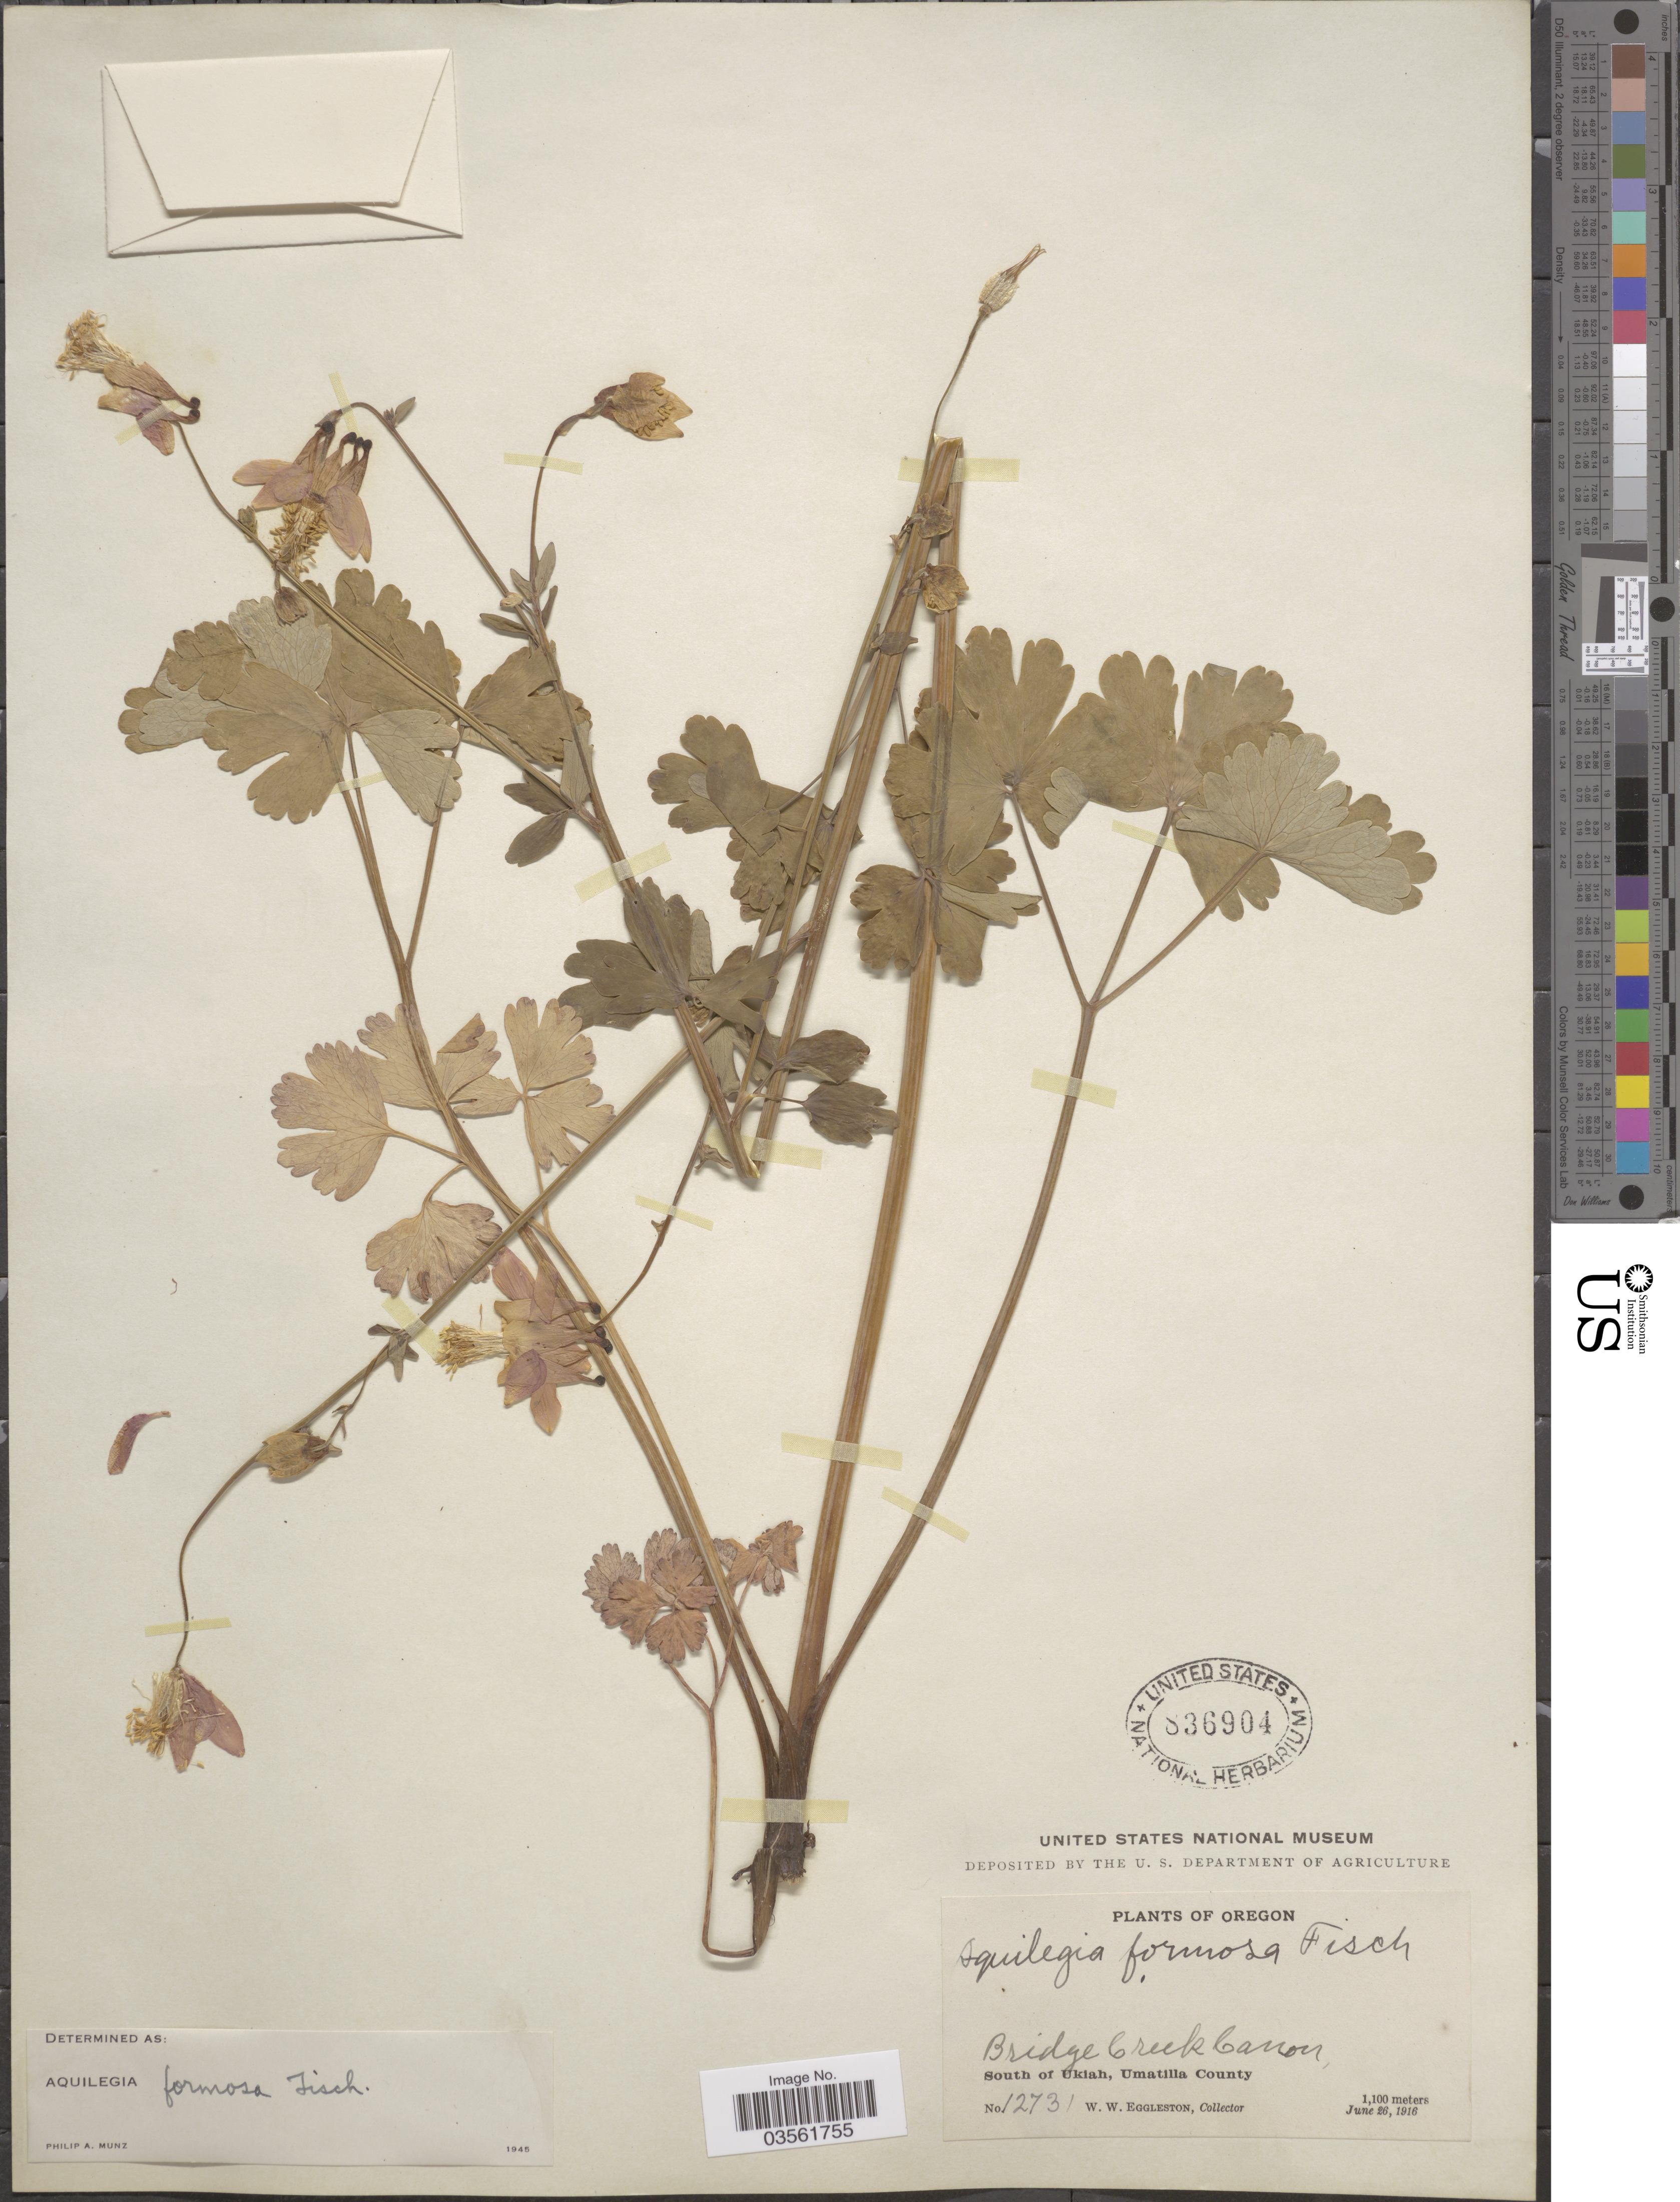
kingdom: Plantae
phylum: Tracheophyta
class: Magnoliopsida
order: Ranunculales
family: Ranunculaceae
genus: Aquilegia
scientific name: Aquilegia formosa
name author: Fisch. ex DC.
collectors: W. W. Eggleston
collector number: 12731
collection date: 1916-06-26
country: United States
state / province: Oregon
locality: Bridtge Creek Canon, South of Ukiah, Umatilla County.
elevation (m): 1100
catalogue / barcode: US 836904